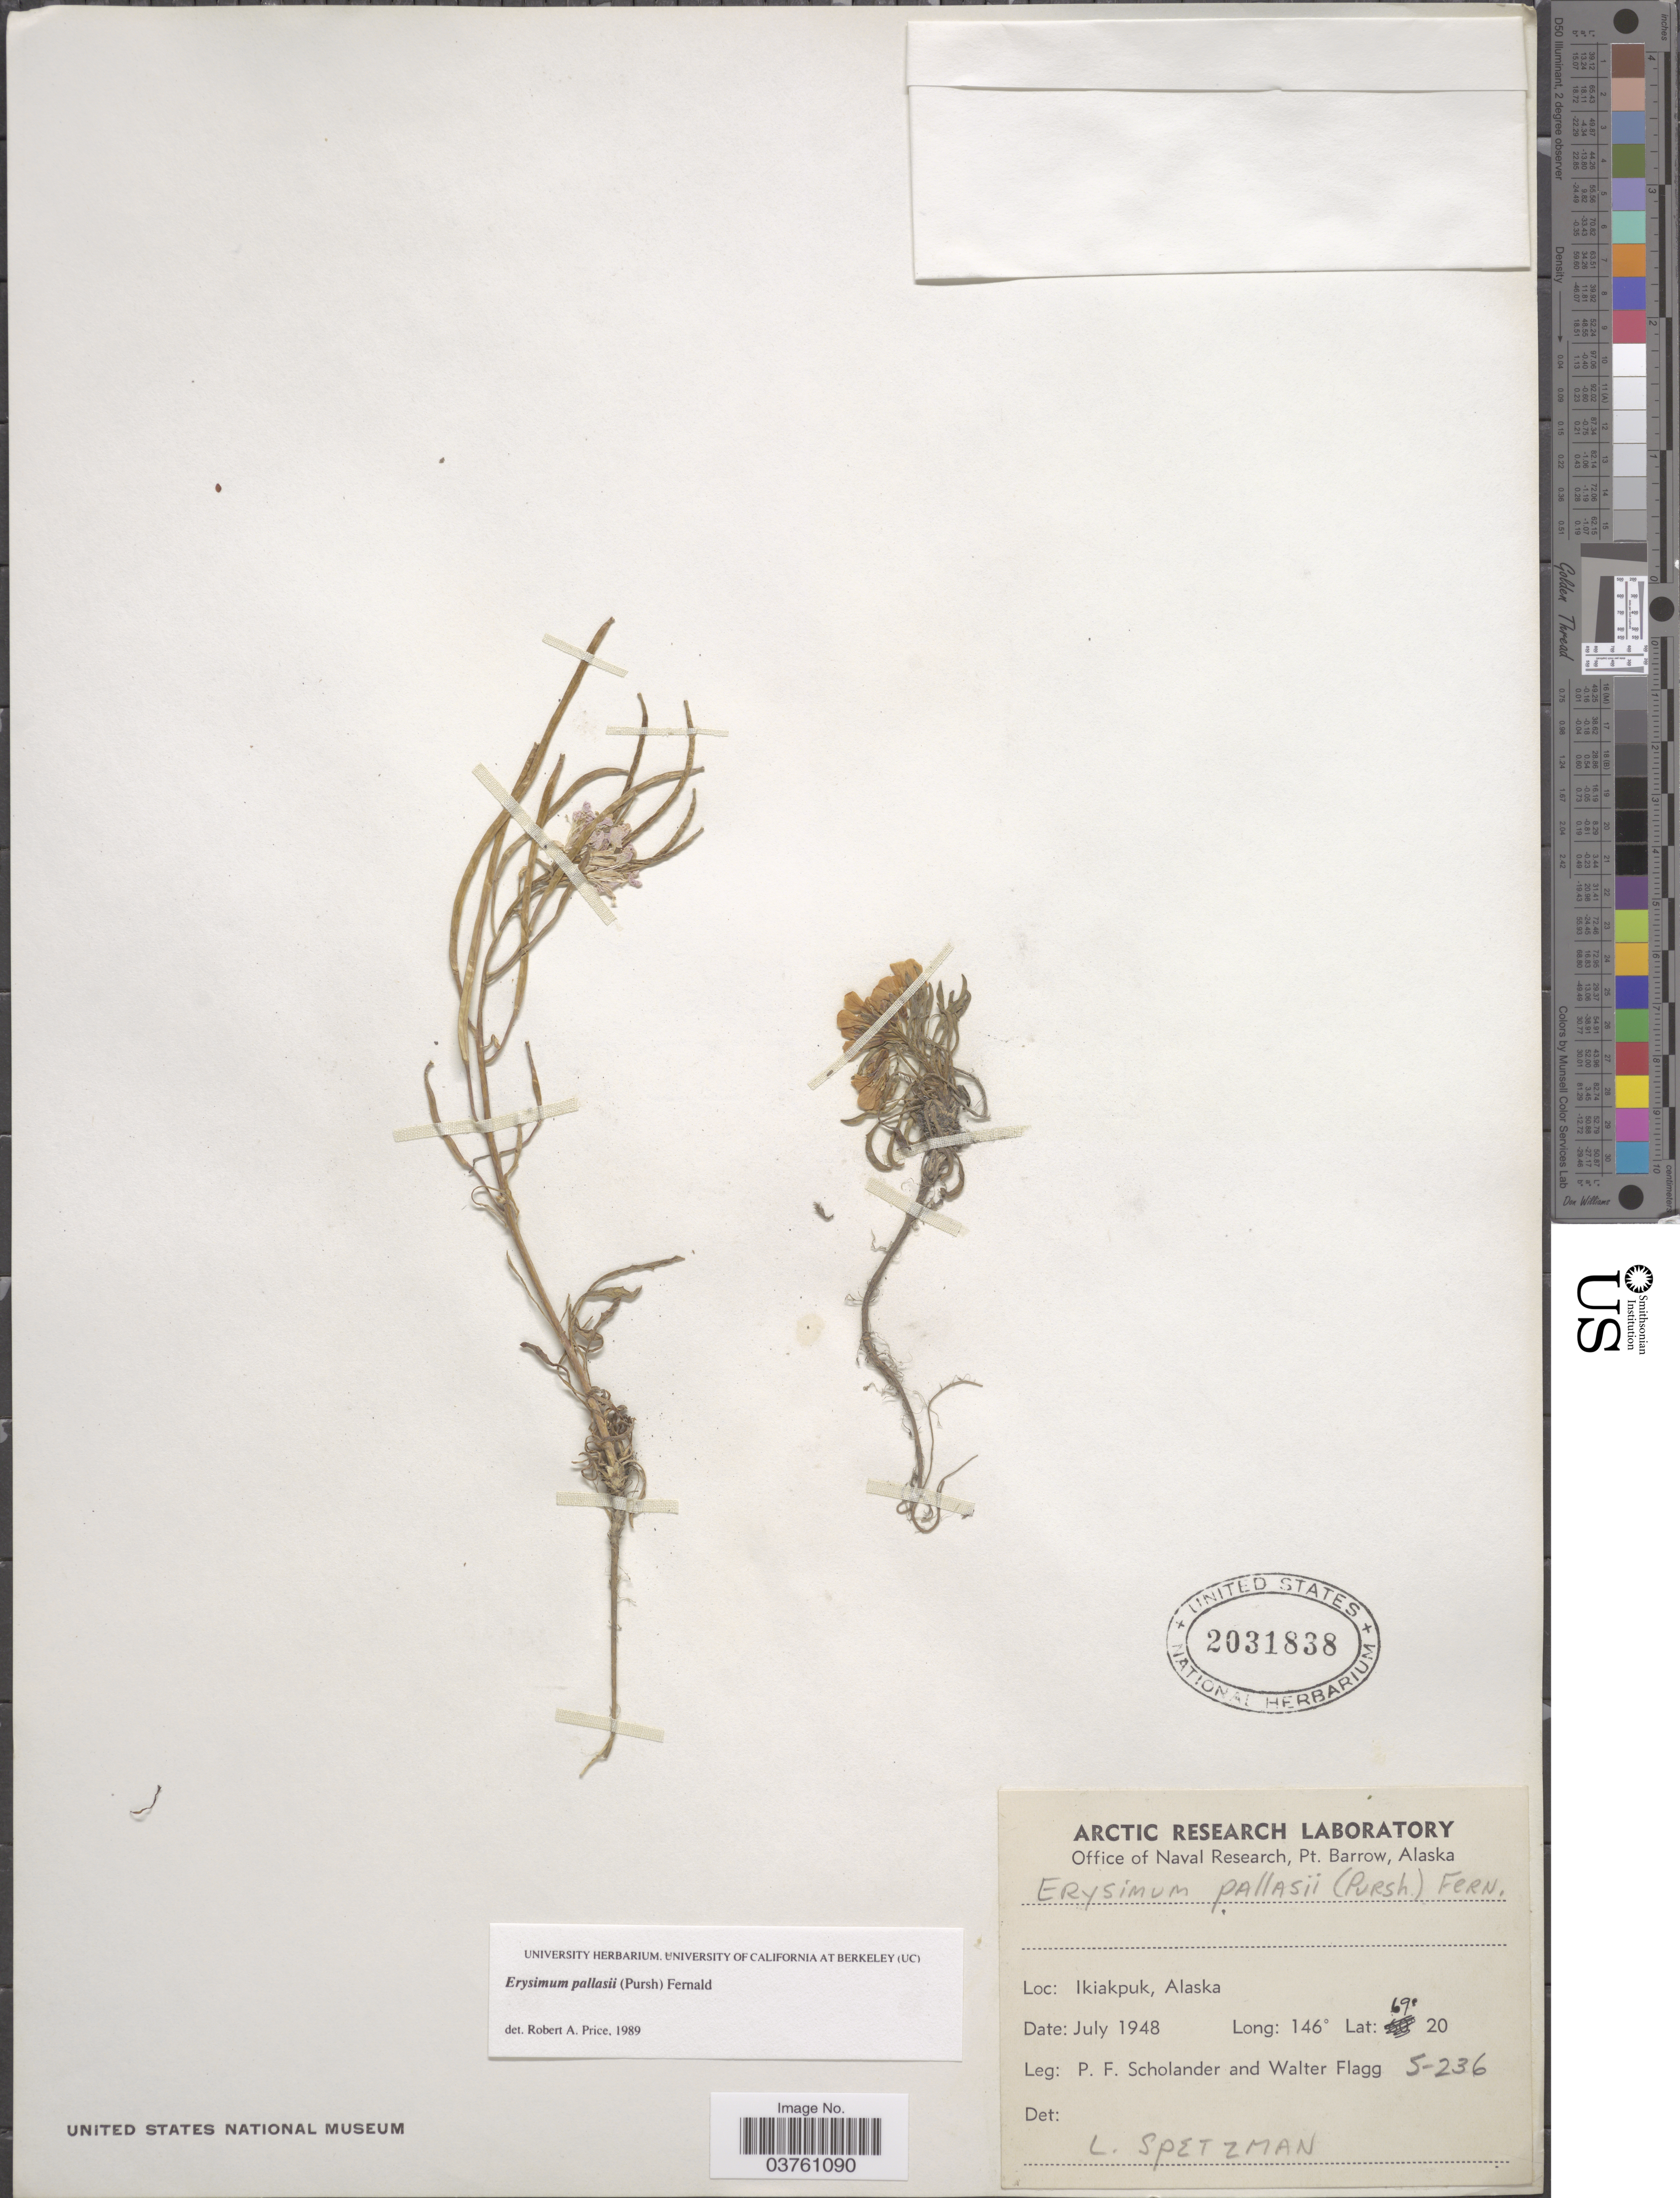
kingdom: Plantae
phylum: Tracheophyta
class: Magnoliopsida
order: Brassicales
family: Brassicaceae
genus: Erysimum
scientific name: Erysimum pallasii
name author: (Pursh) Fernald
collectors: P. Scholander & W. Flagg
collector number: S-236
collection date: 1948-07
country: United States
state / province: Alaska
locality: Ikiakpuk.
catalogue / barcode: US 2031838